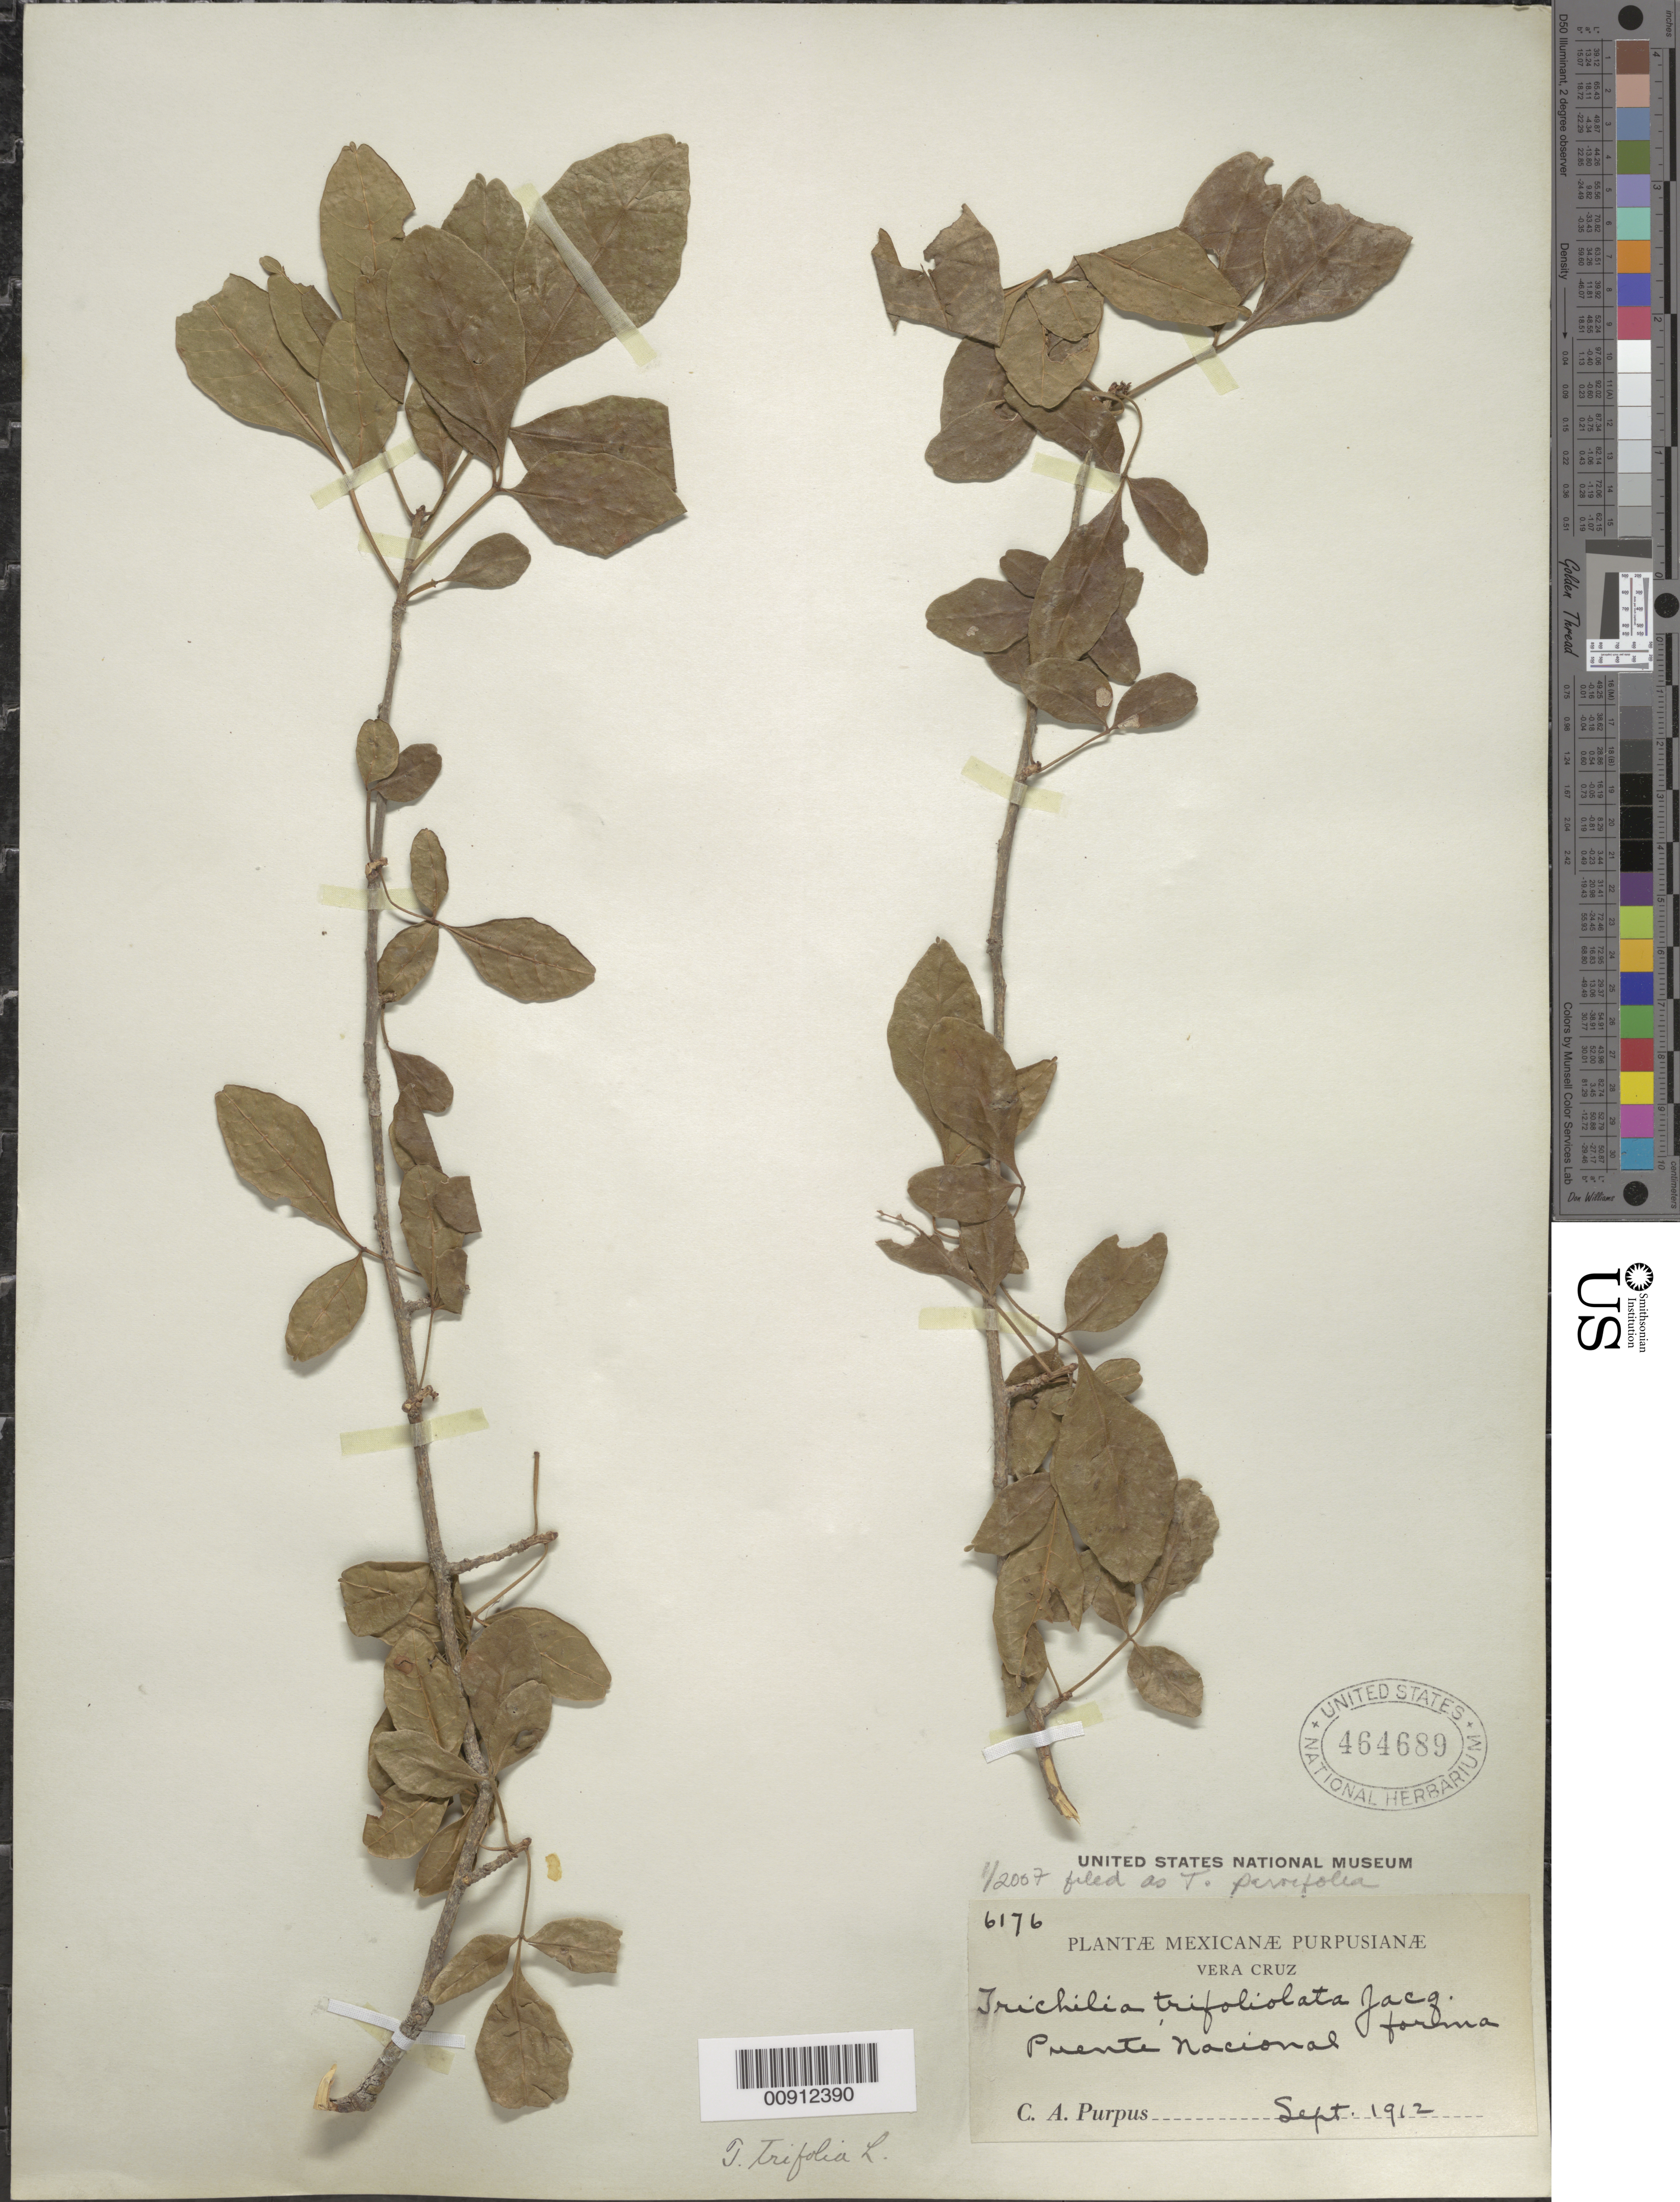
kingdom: Plantae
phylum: Tracheophyta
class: Magnoliopsida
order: Sapindales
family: Meliaceae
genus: Trichilia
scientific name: Trichilia parvifolia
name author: C. DC.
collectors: C. A. Purpus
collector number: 6176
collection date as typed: Sep 1912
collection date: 1912-09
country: Mexico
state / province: Veracruz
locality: Puente Nacional, Veracruz.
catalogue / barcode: US 464689